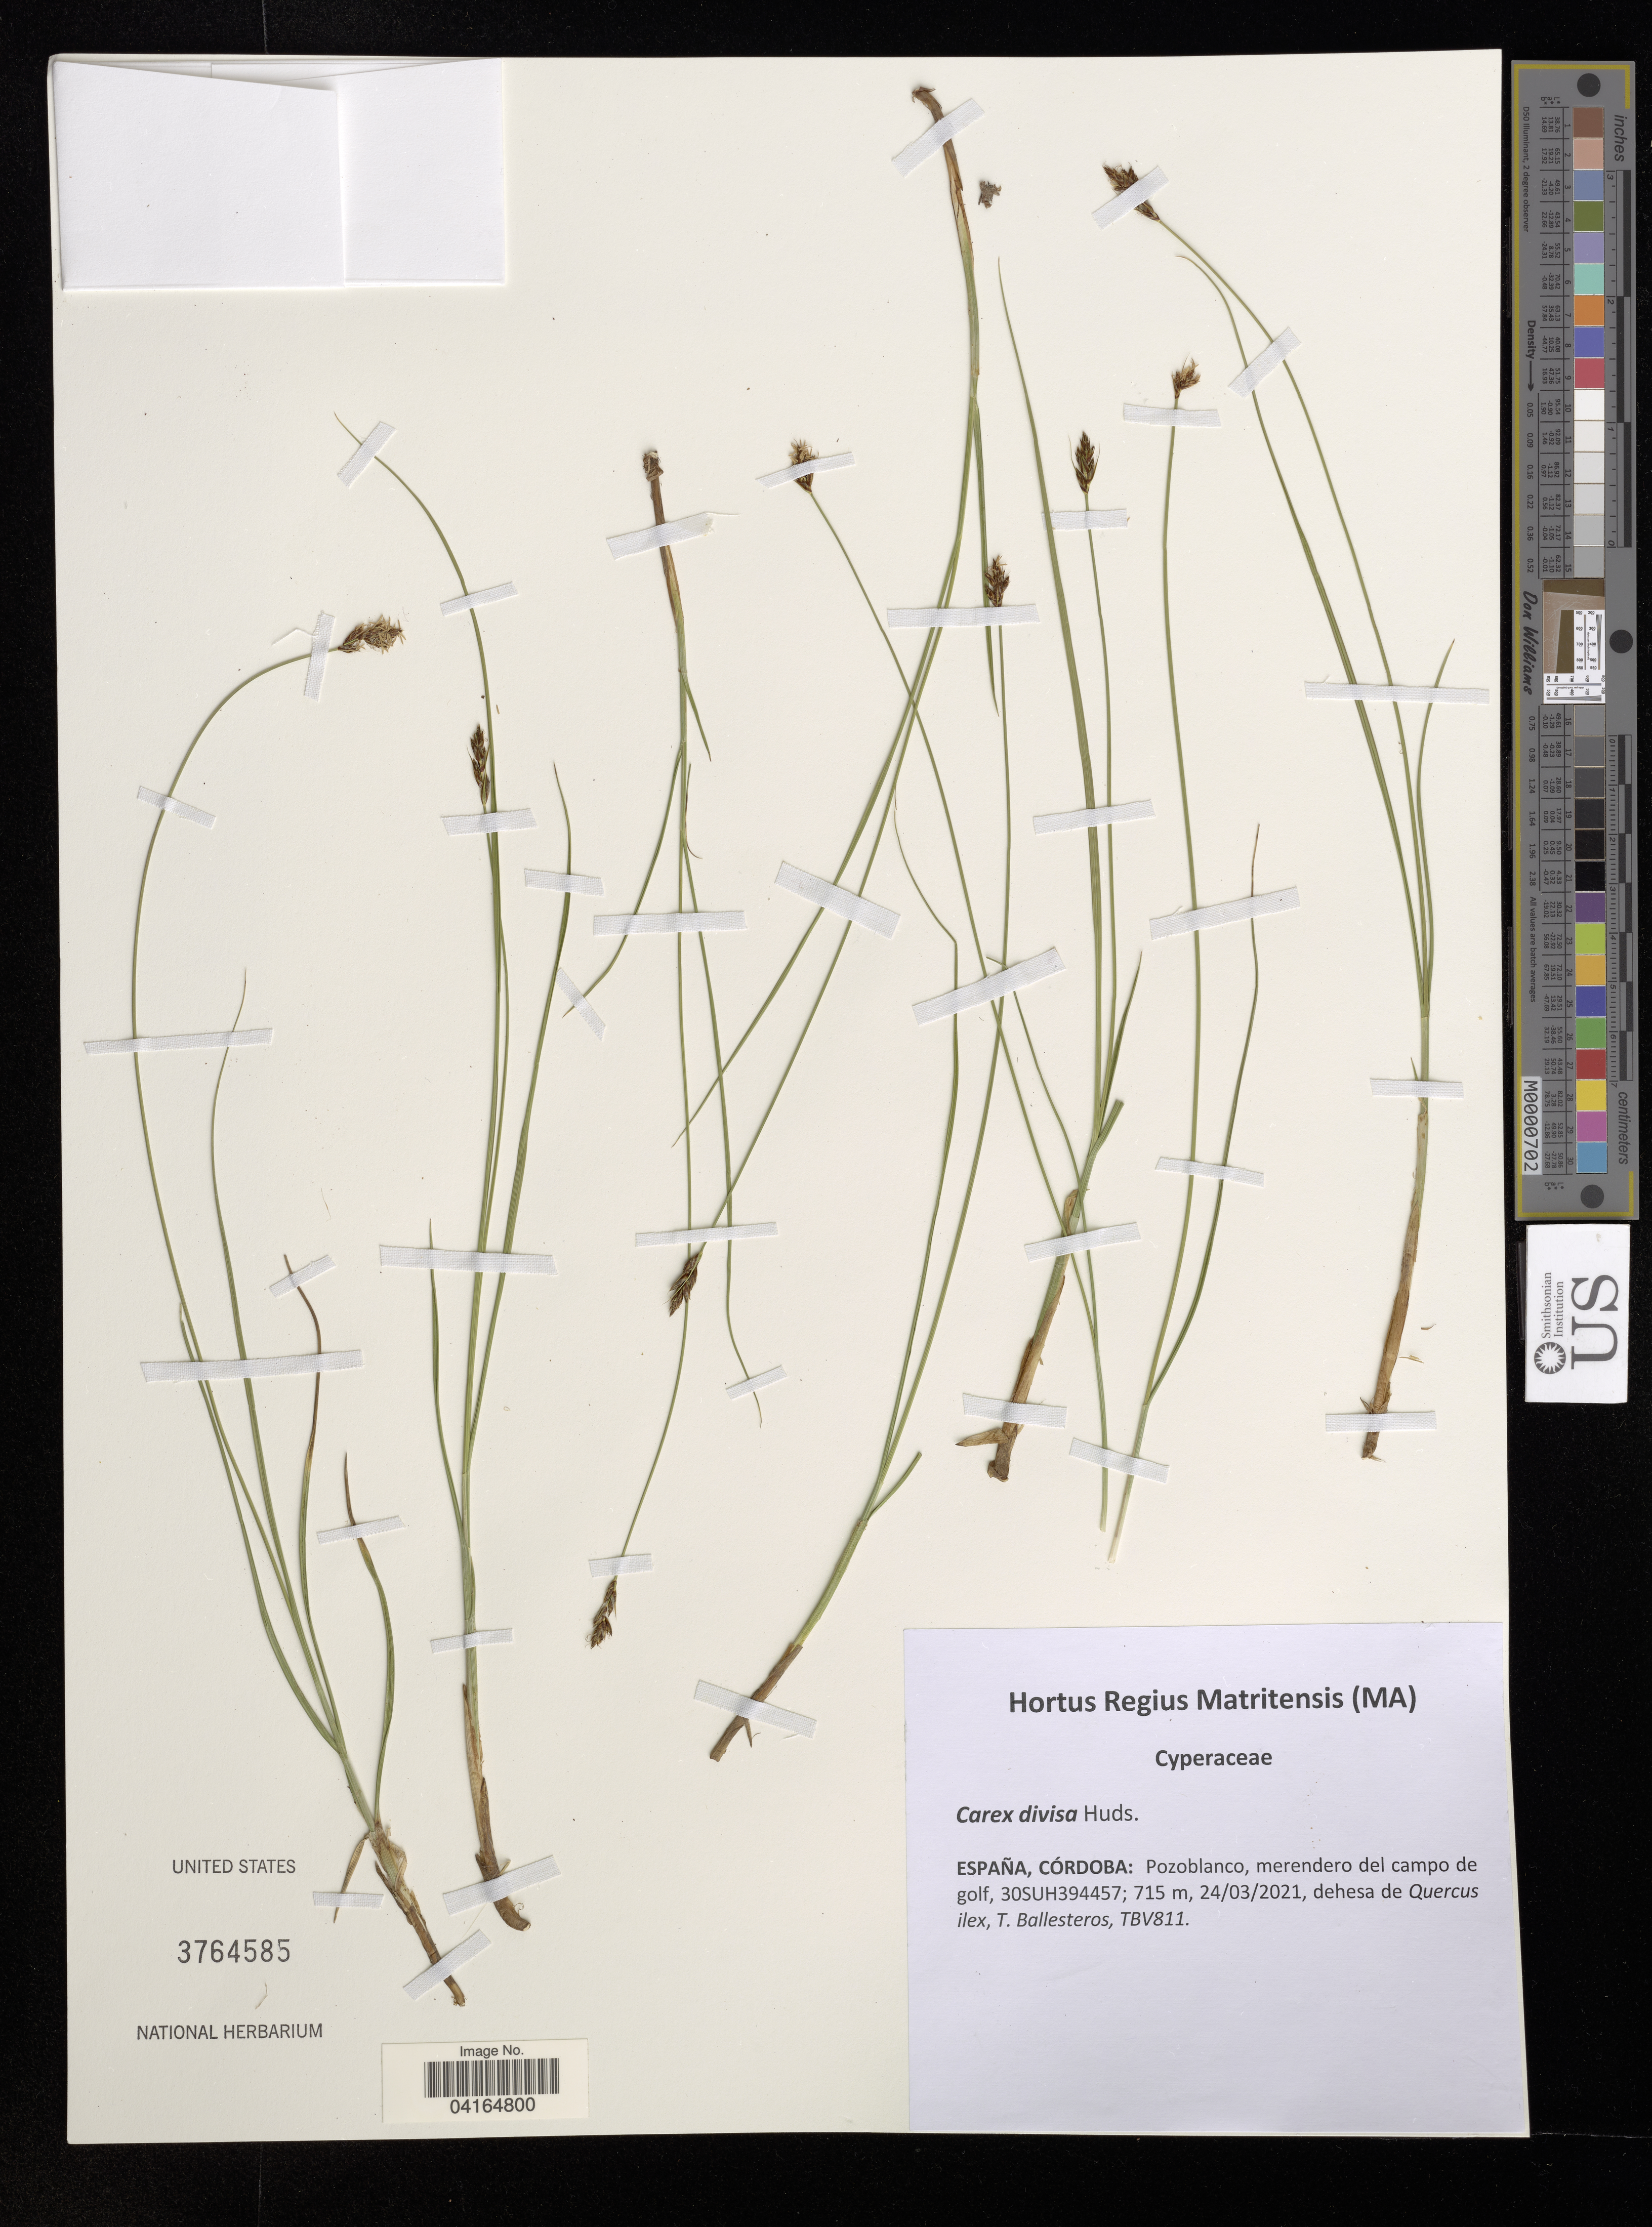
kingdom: Plantae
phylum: Tracheophyta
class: Liliopsida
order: Poales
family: Cyperaceae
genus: Carex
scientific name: Carex divisa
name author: Huds.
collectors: T. Ballesteros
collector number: TBV811.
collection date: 2021-03-24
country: Spain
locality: Córdoba: Pozoblanco, merendero del campo de golf.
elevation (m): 715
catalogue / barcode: US 3764585